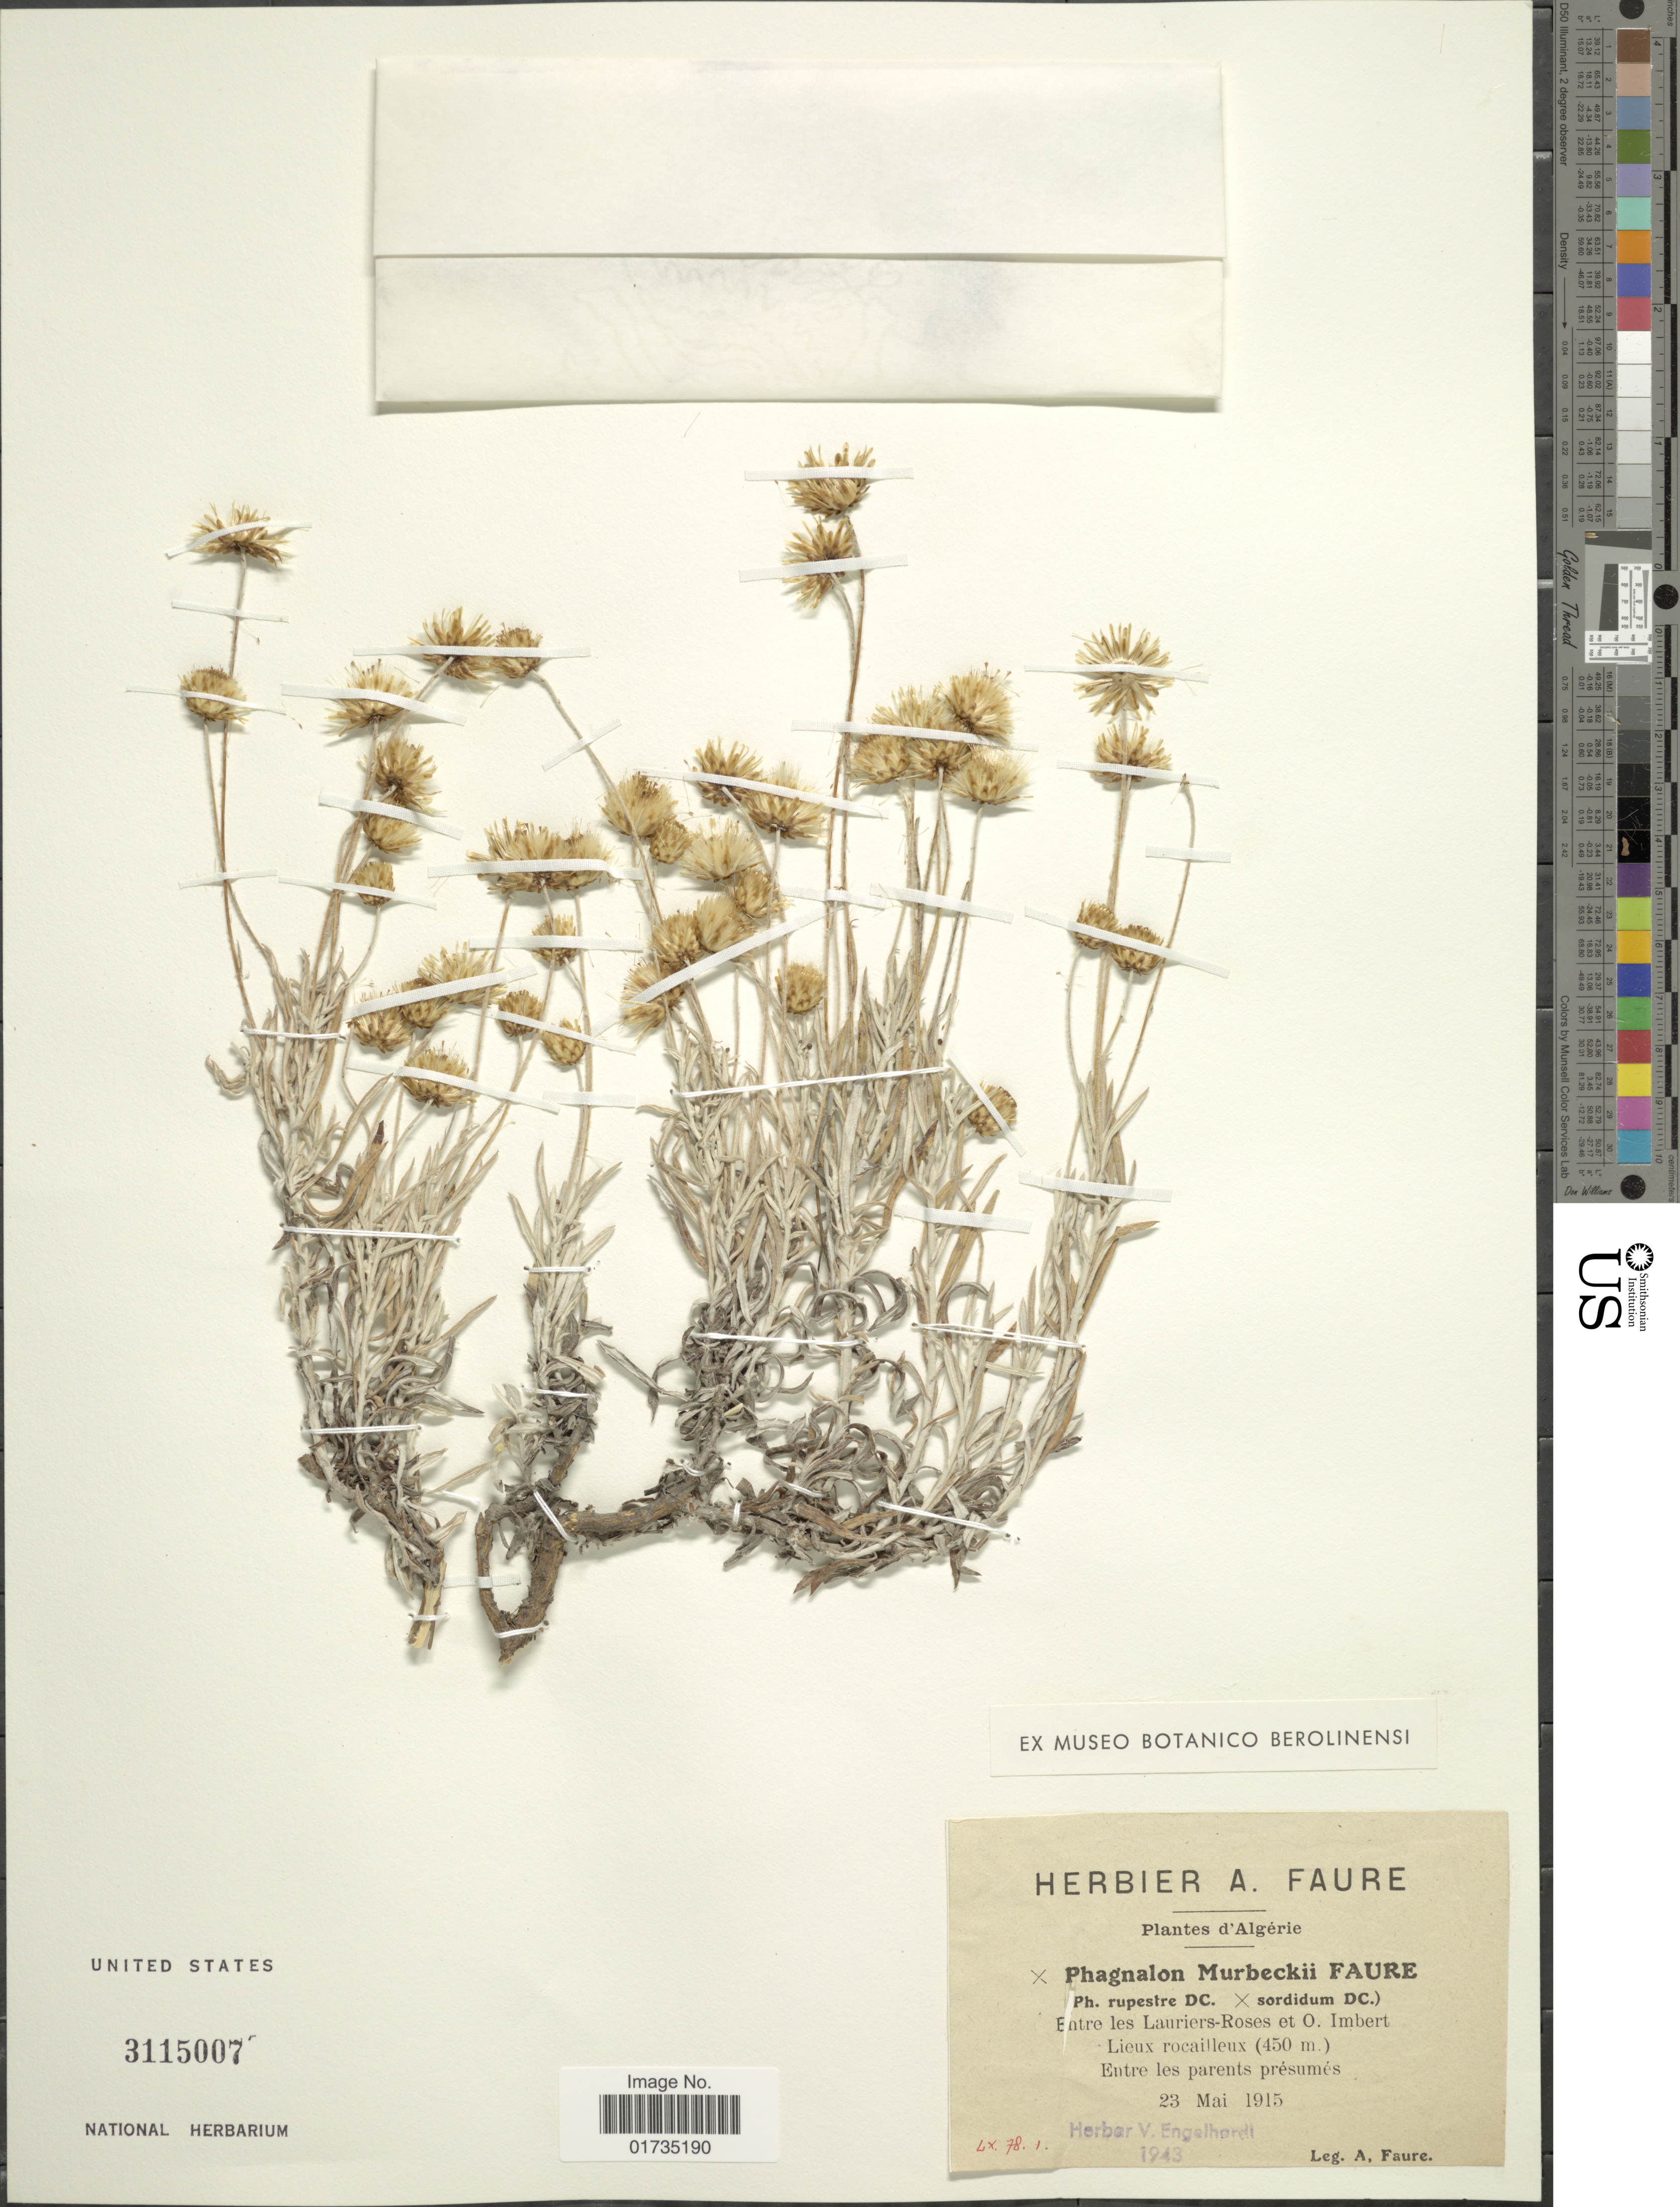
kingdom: Plantae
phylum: Tracheophyta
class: Magnoliopsida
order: Asterales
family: Asteraceae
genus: Phagnalon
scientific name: Phagnalon murbekii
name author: Faure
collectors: A. Faure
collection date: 1915-05-23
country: Algeria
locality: Algerie. Entre les Lauriers-Roses et O.Imbert Lieux rocailleux. Entre les parents presumes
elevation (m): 450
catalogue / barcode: US 3115007